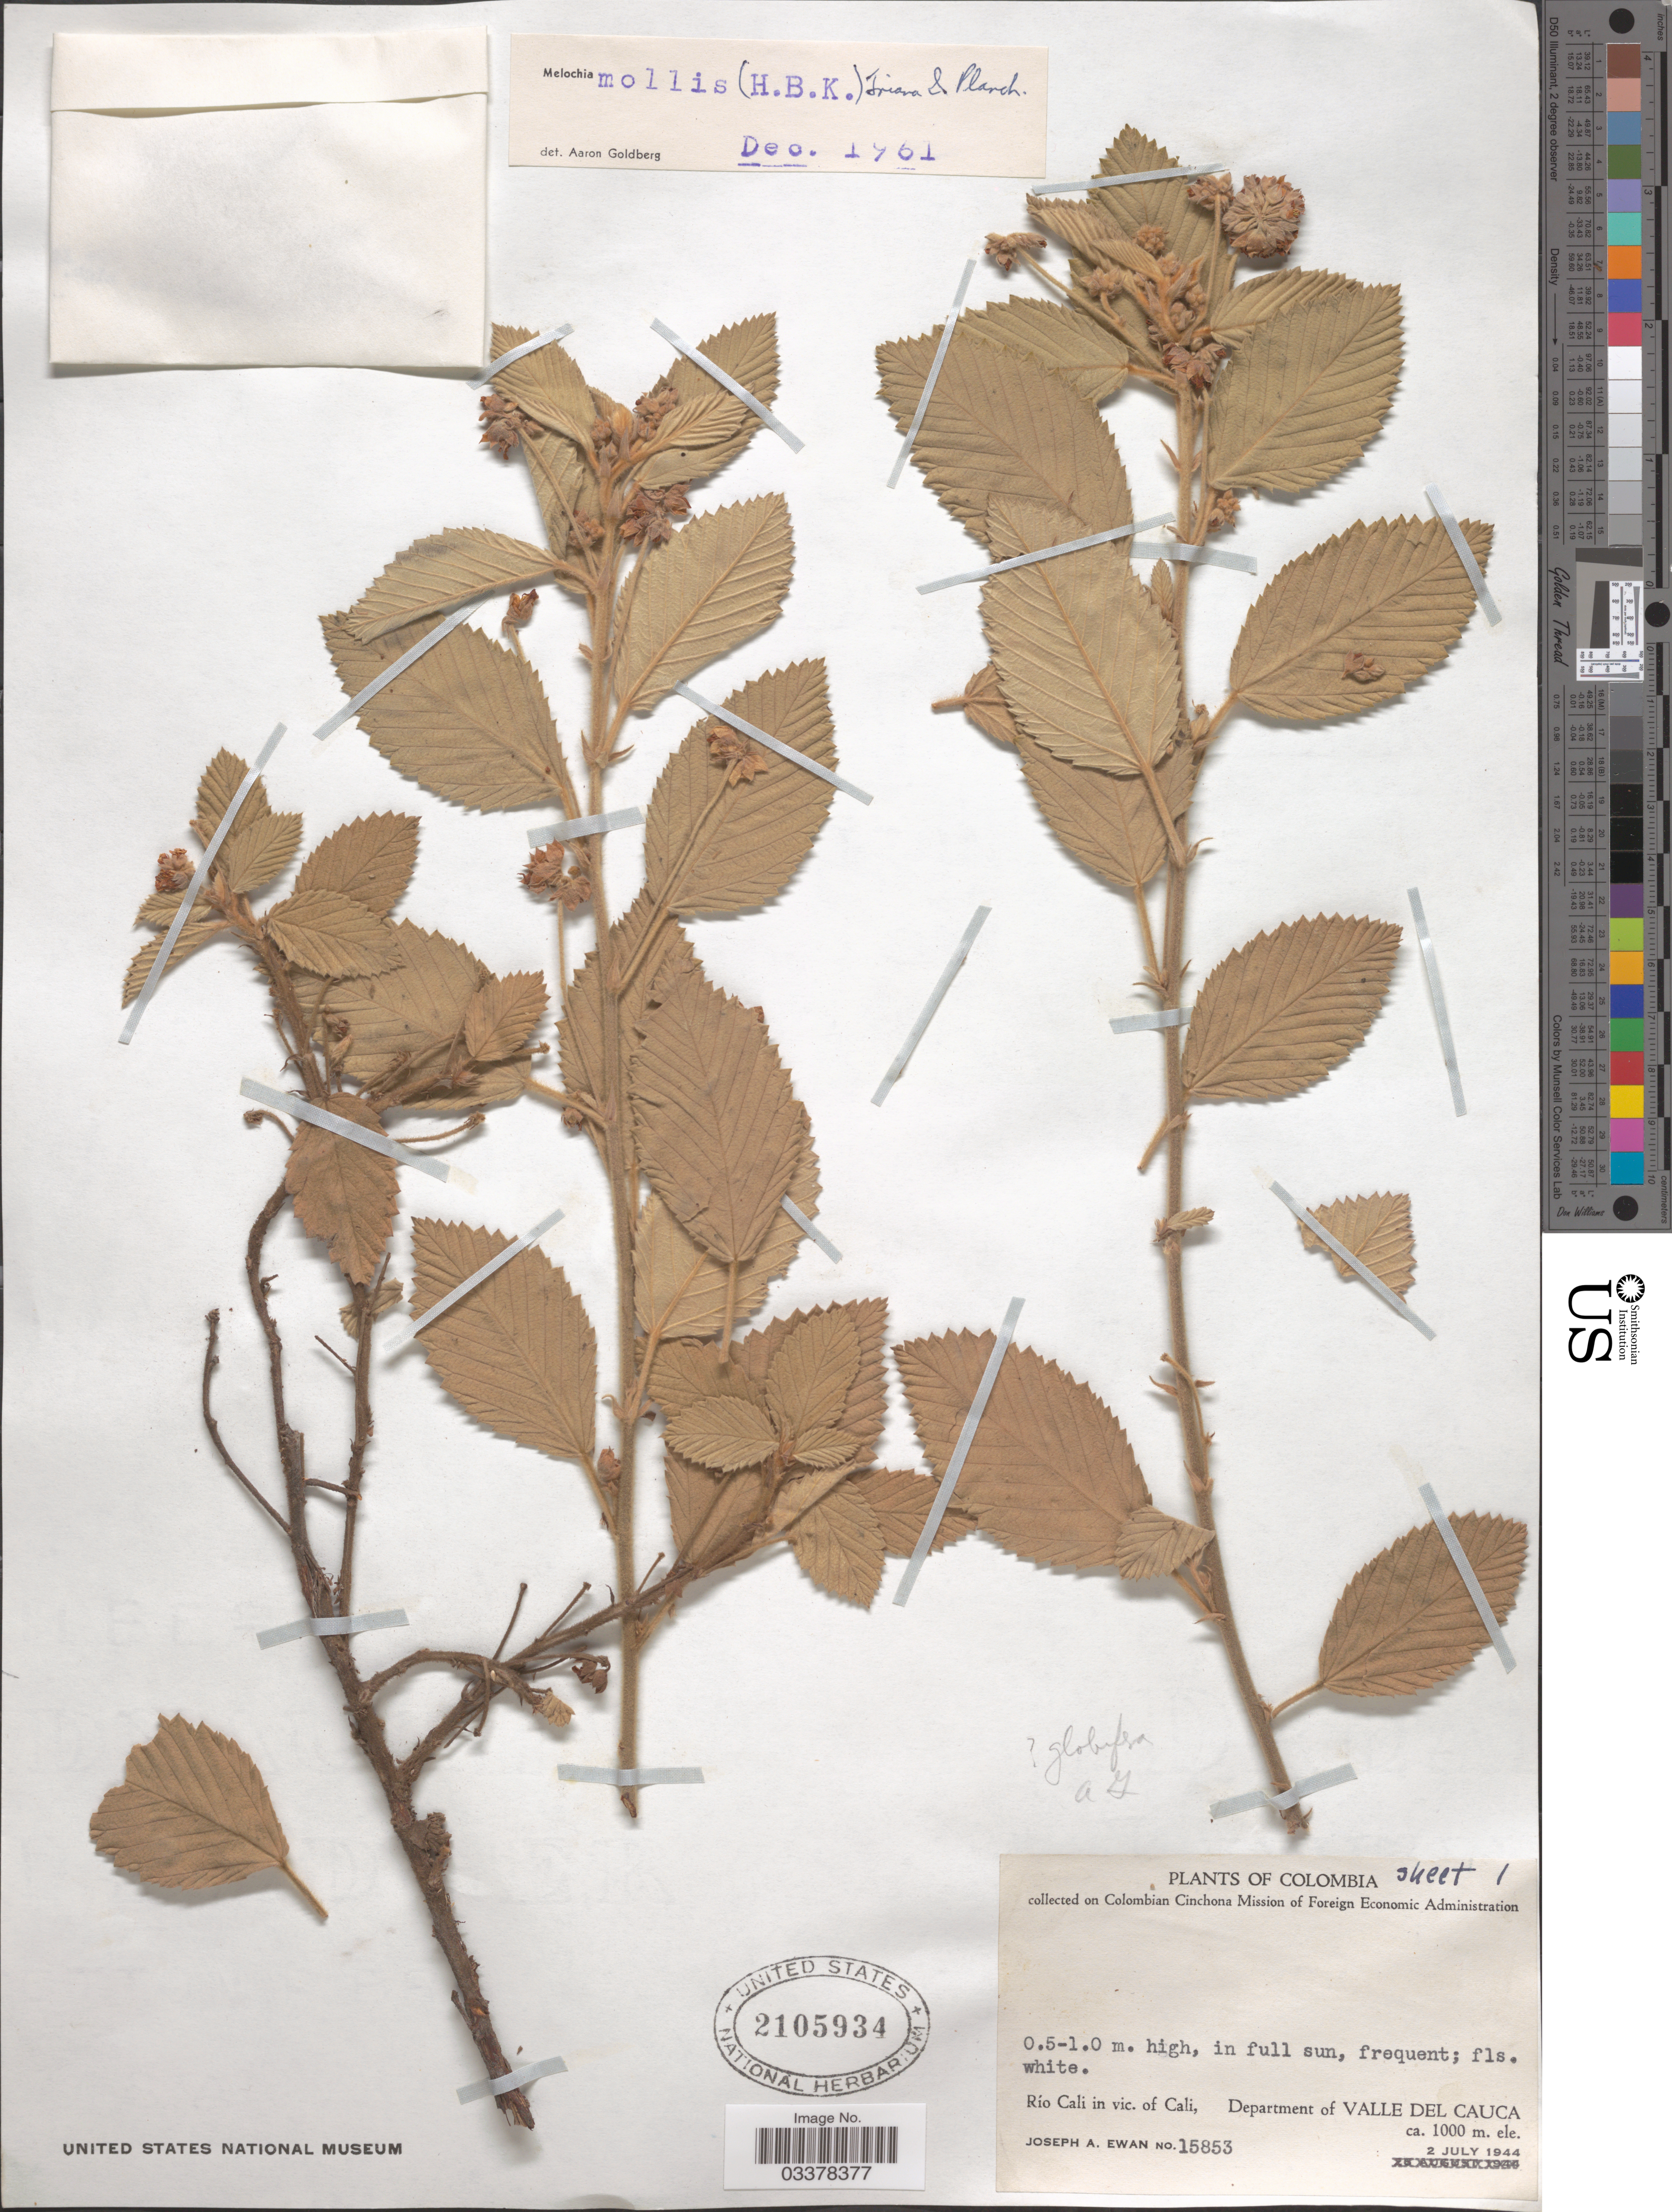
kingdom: Plantae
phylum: Tracheophyta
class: Magnoliopsida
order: Malvales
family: Malvaceae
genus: Melochia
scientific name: Melochia mollis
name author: (Kunth) Triana & Planch.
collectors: J. A. Ewan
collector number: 15853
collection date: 1944-07-02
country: Colombia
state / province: Valle del Cauca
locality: Río Cali in vic. of Cali, Department of Valle del Cauca.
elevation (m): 1000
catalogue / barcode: US 2105934